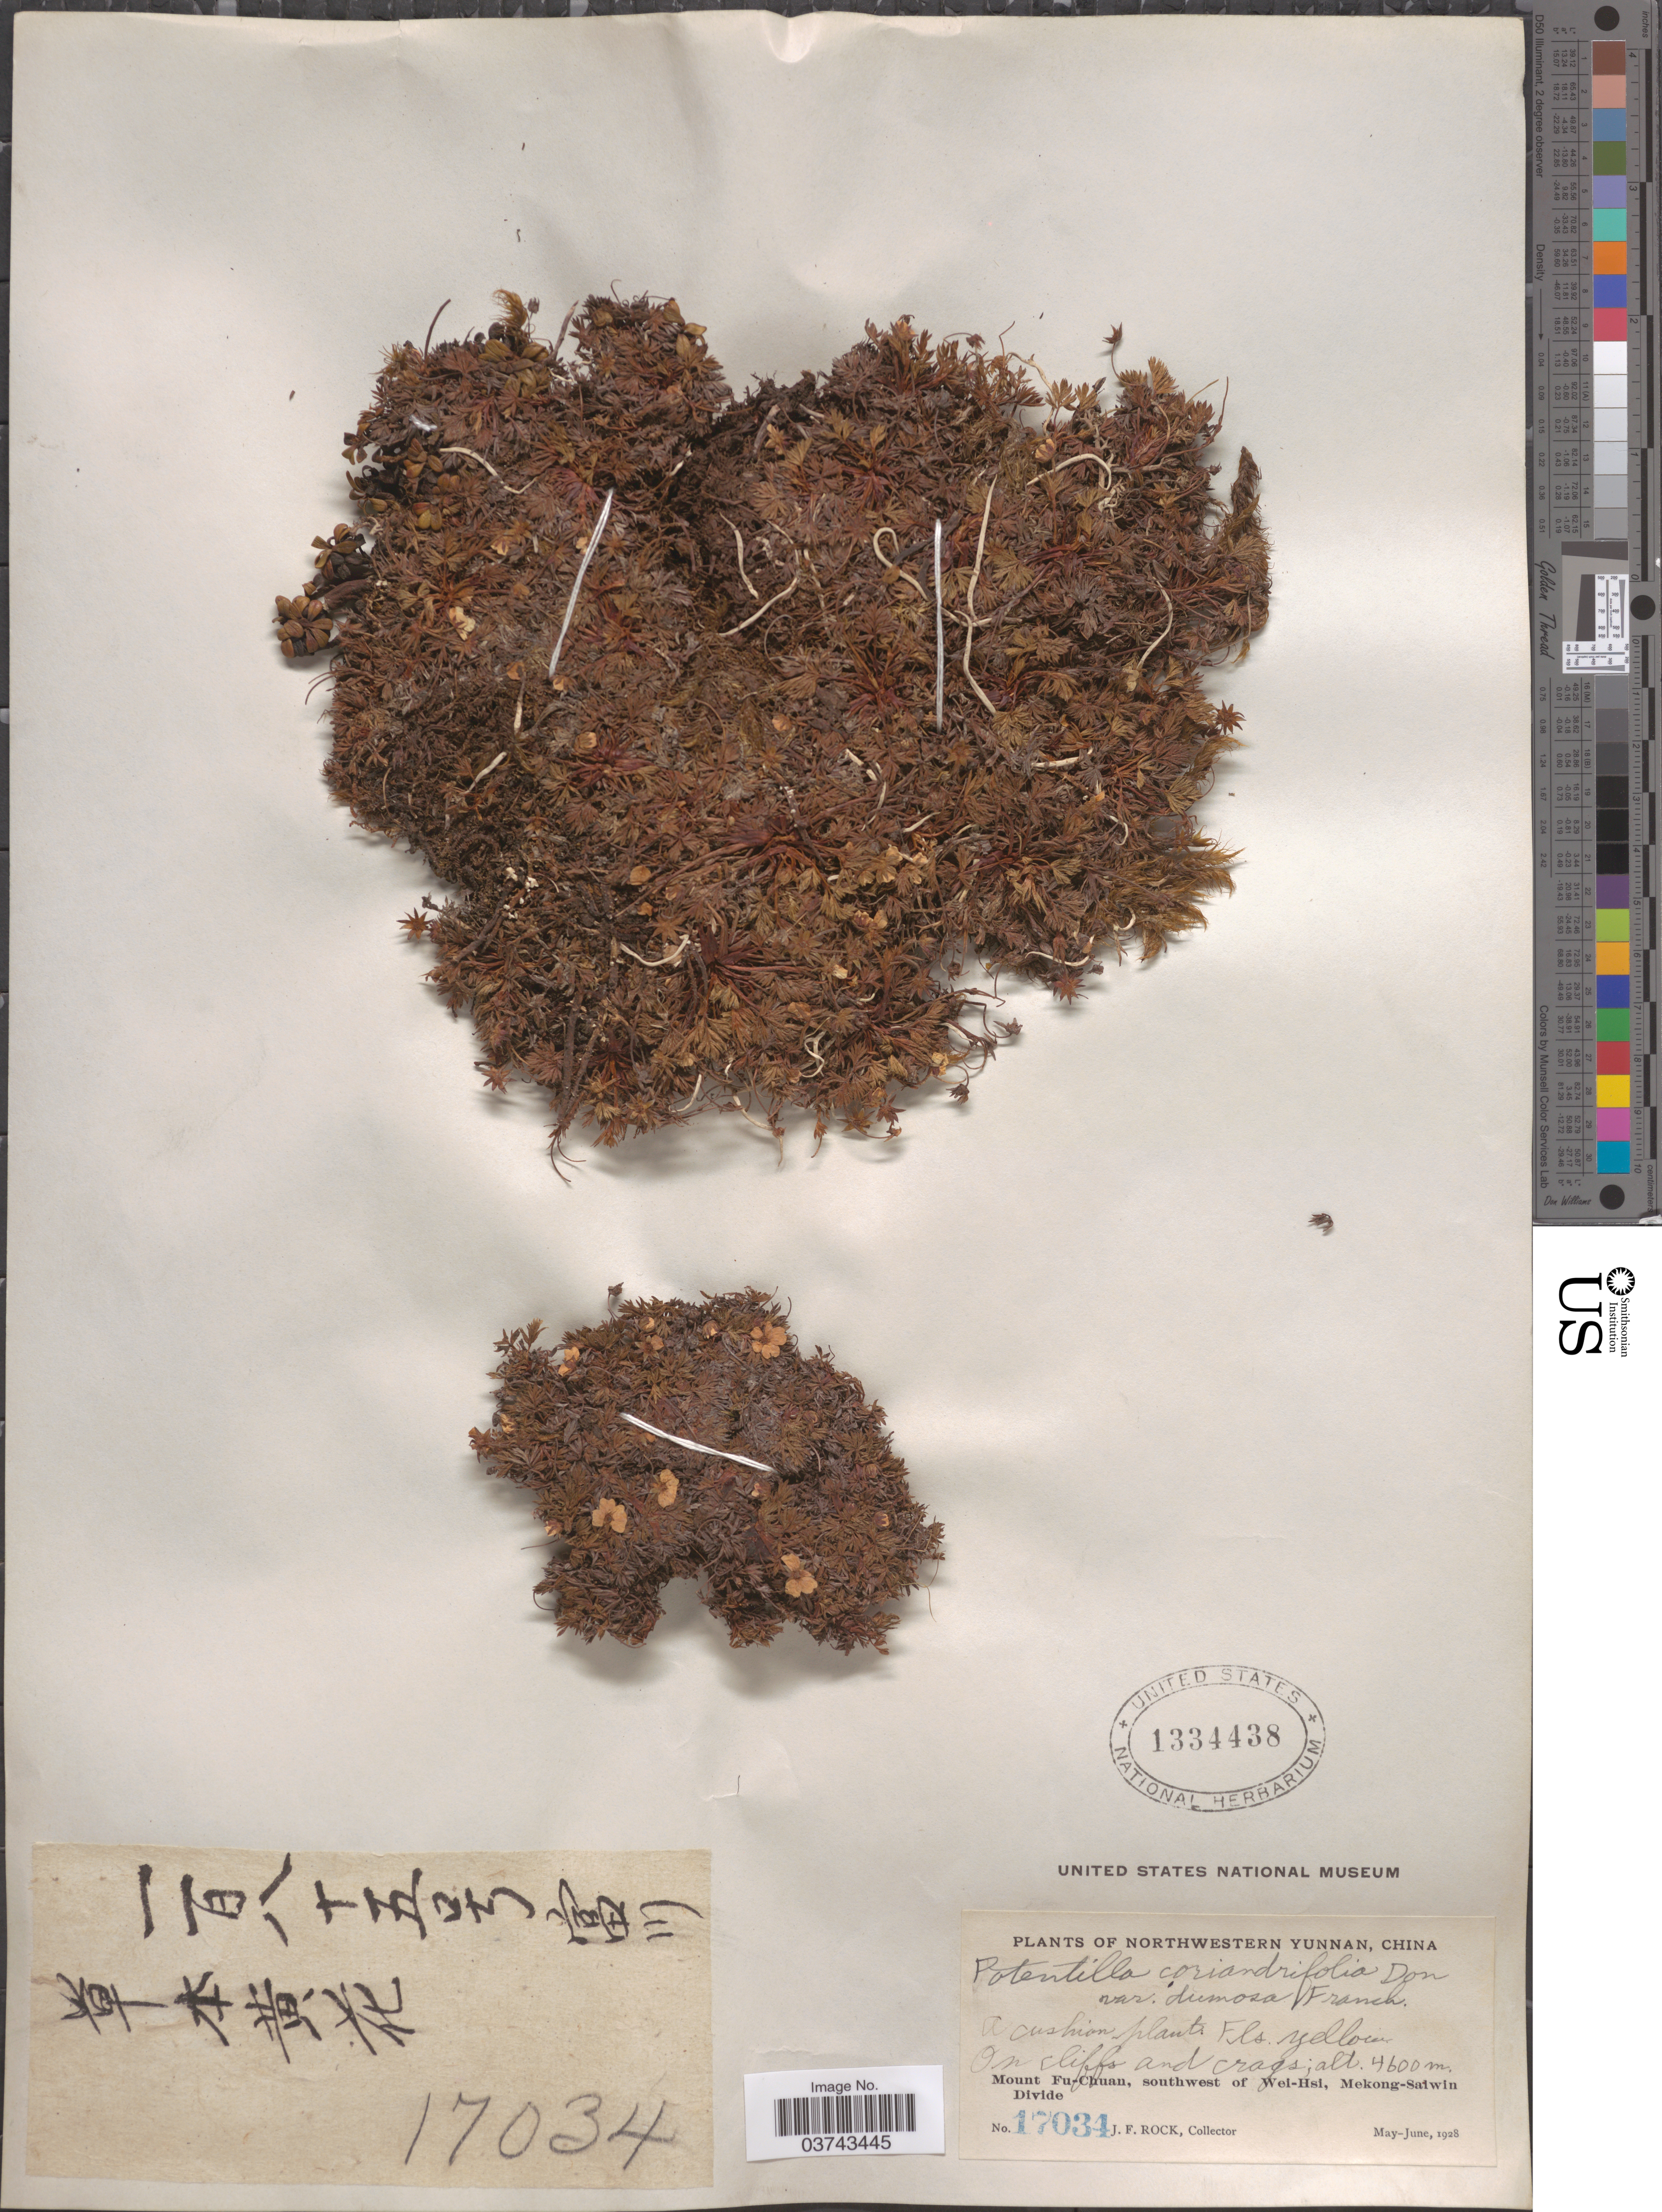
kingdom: Plantae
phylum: Tracheophyta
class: Magnoliopsida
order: Rosales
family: Rosaceae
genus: Potentilla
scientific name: Potentilla dumosa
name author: (Franch.) Hand.-Mazz.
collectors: J. Rock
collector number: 17034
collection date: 1928-05/1928-06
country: China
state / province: Yunnan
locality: Northwestern Yunnan. Mount Fu-Chuan, southwest of Wei-Hsi, Mekong-Salwin Divide.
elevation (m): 4600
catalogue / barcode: US 1334438